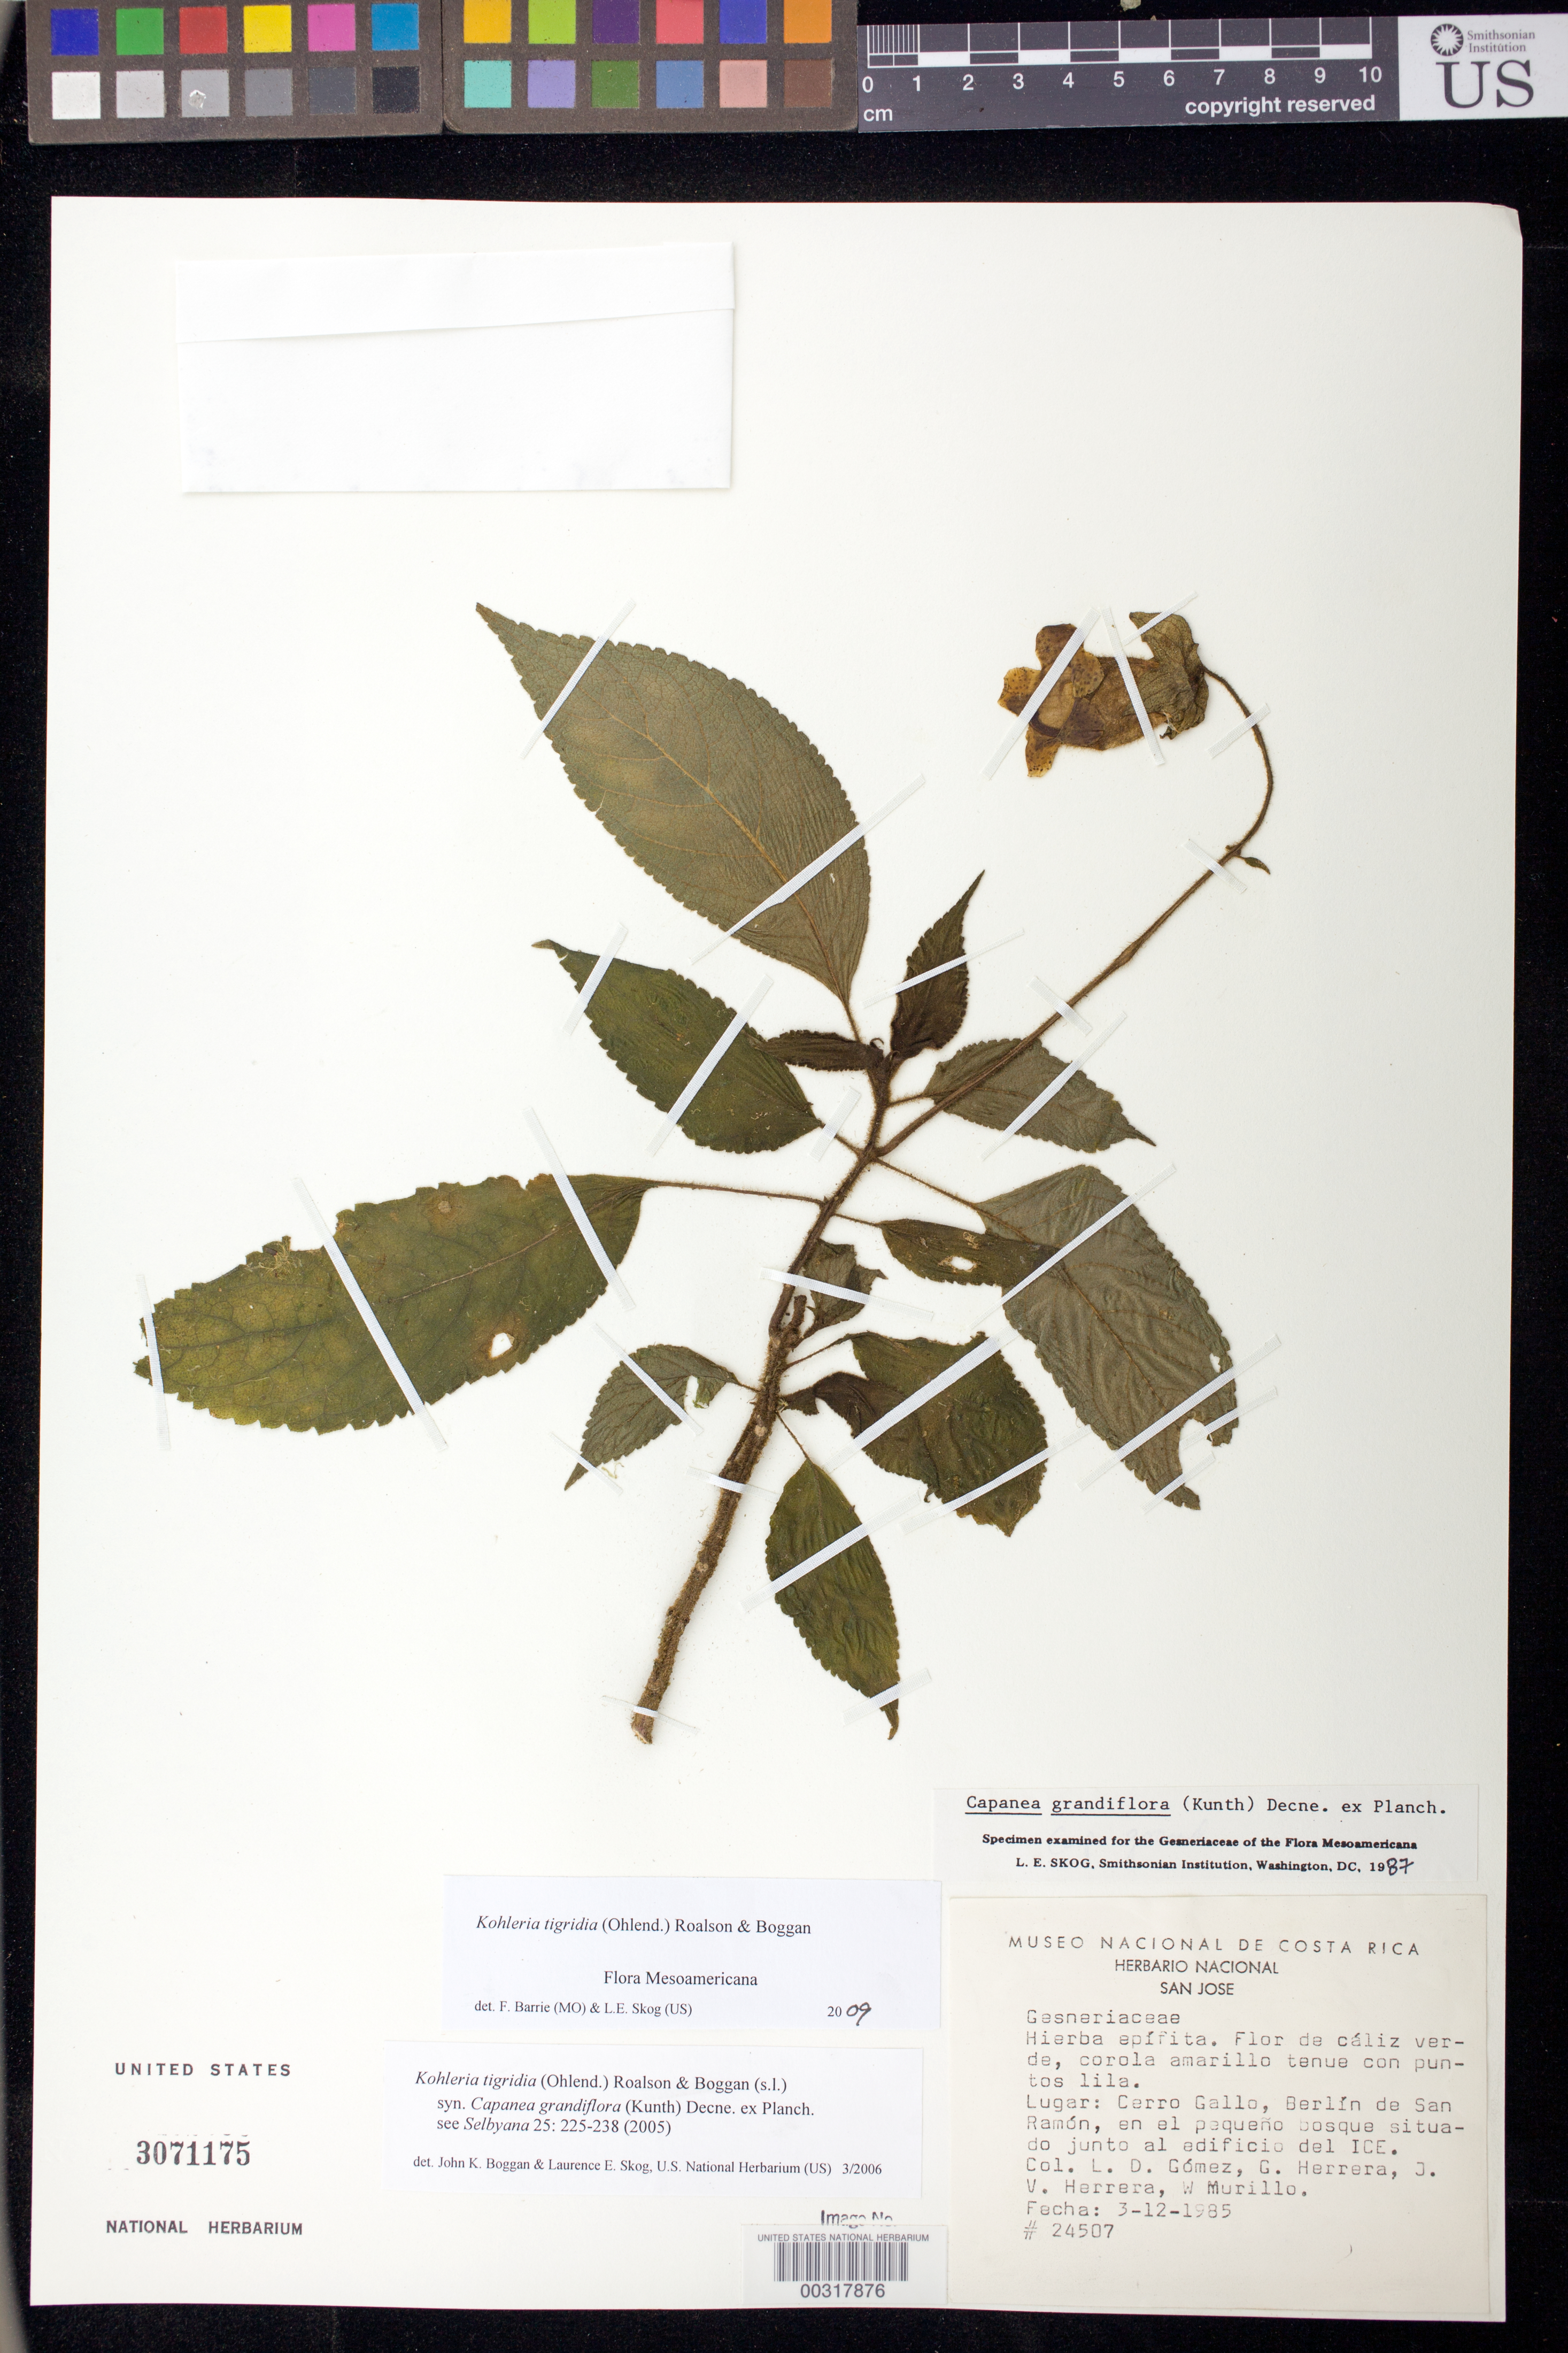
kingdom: Plantae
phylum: Tracheophyta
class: Magnoliopsida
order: Lamiales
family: Gesneriaceae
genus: Kohleria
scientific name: Kohleria tigridia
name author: (Ohlend.) Roalson & Boggan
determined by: Boggan, J. K.; Skog, L. E.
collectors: L. D. Gómez, G. Herrera, J. Herrera & W. Murillo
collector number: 24507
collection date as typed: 1985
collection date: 1985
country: Costa Rica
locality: Cerro Gallo, Berlin de San Ramon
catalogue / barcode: US 3071175